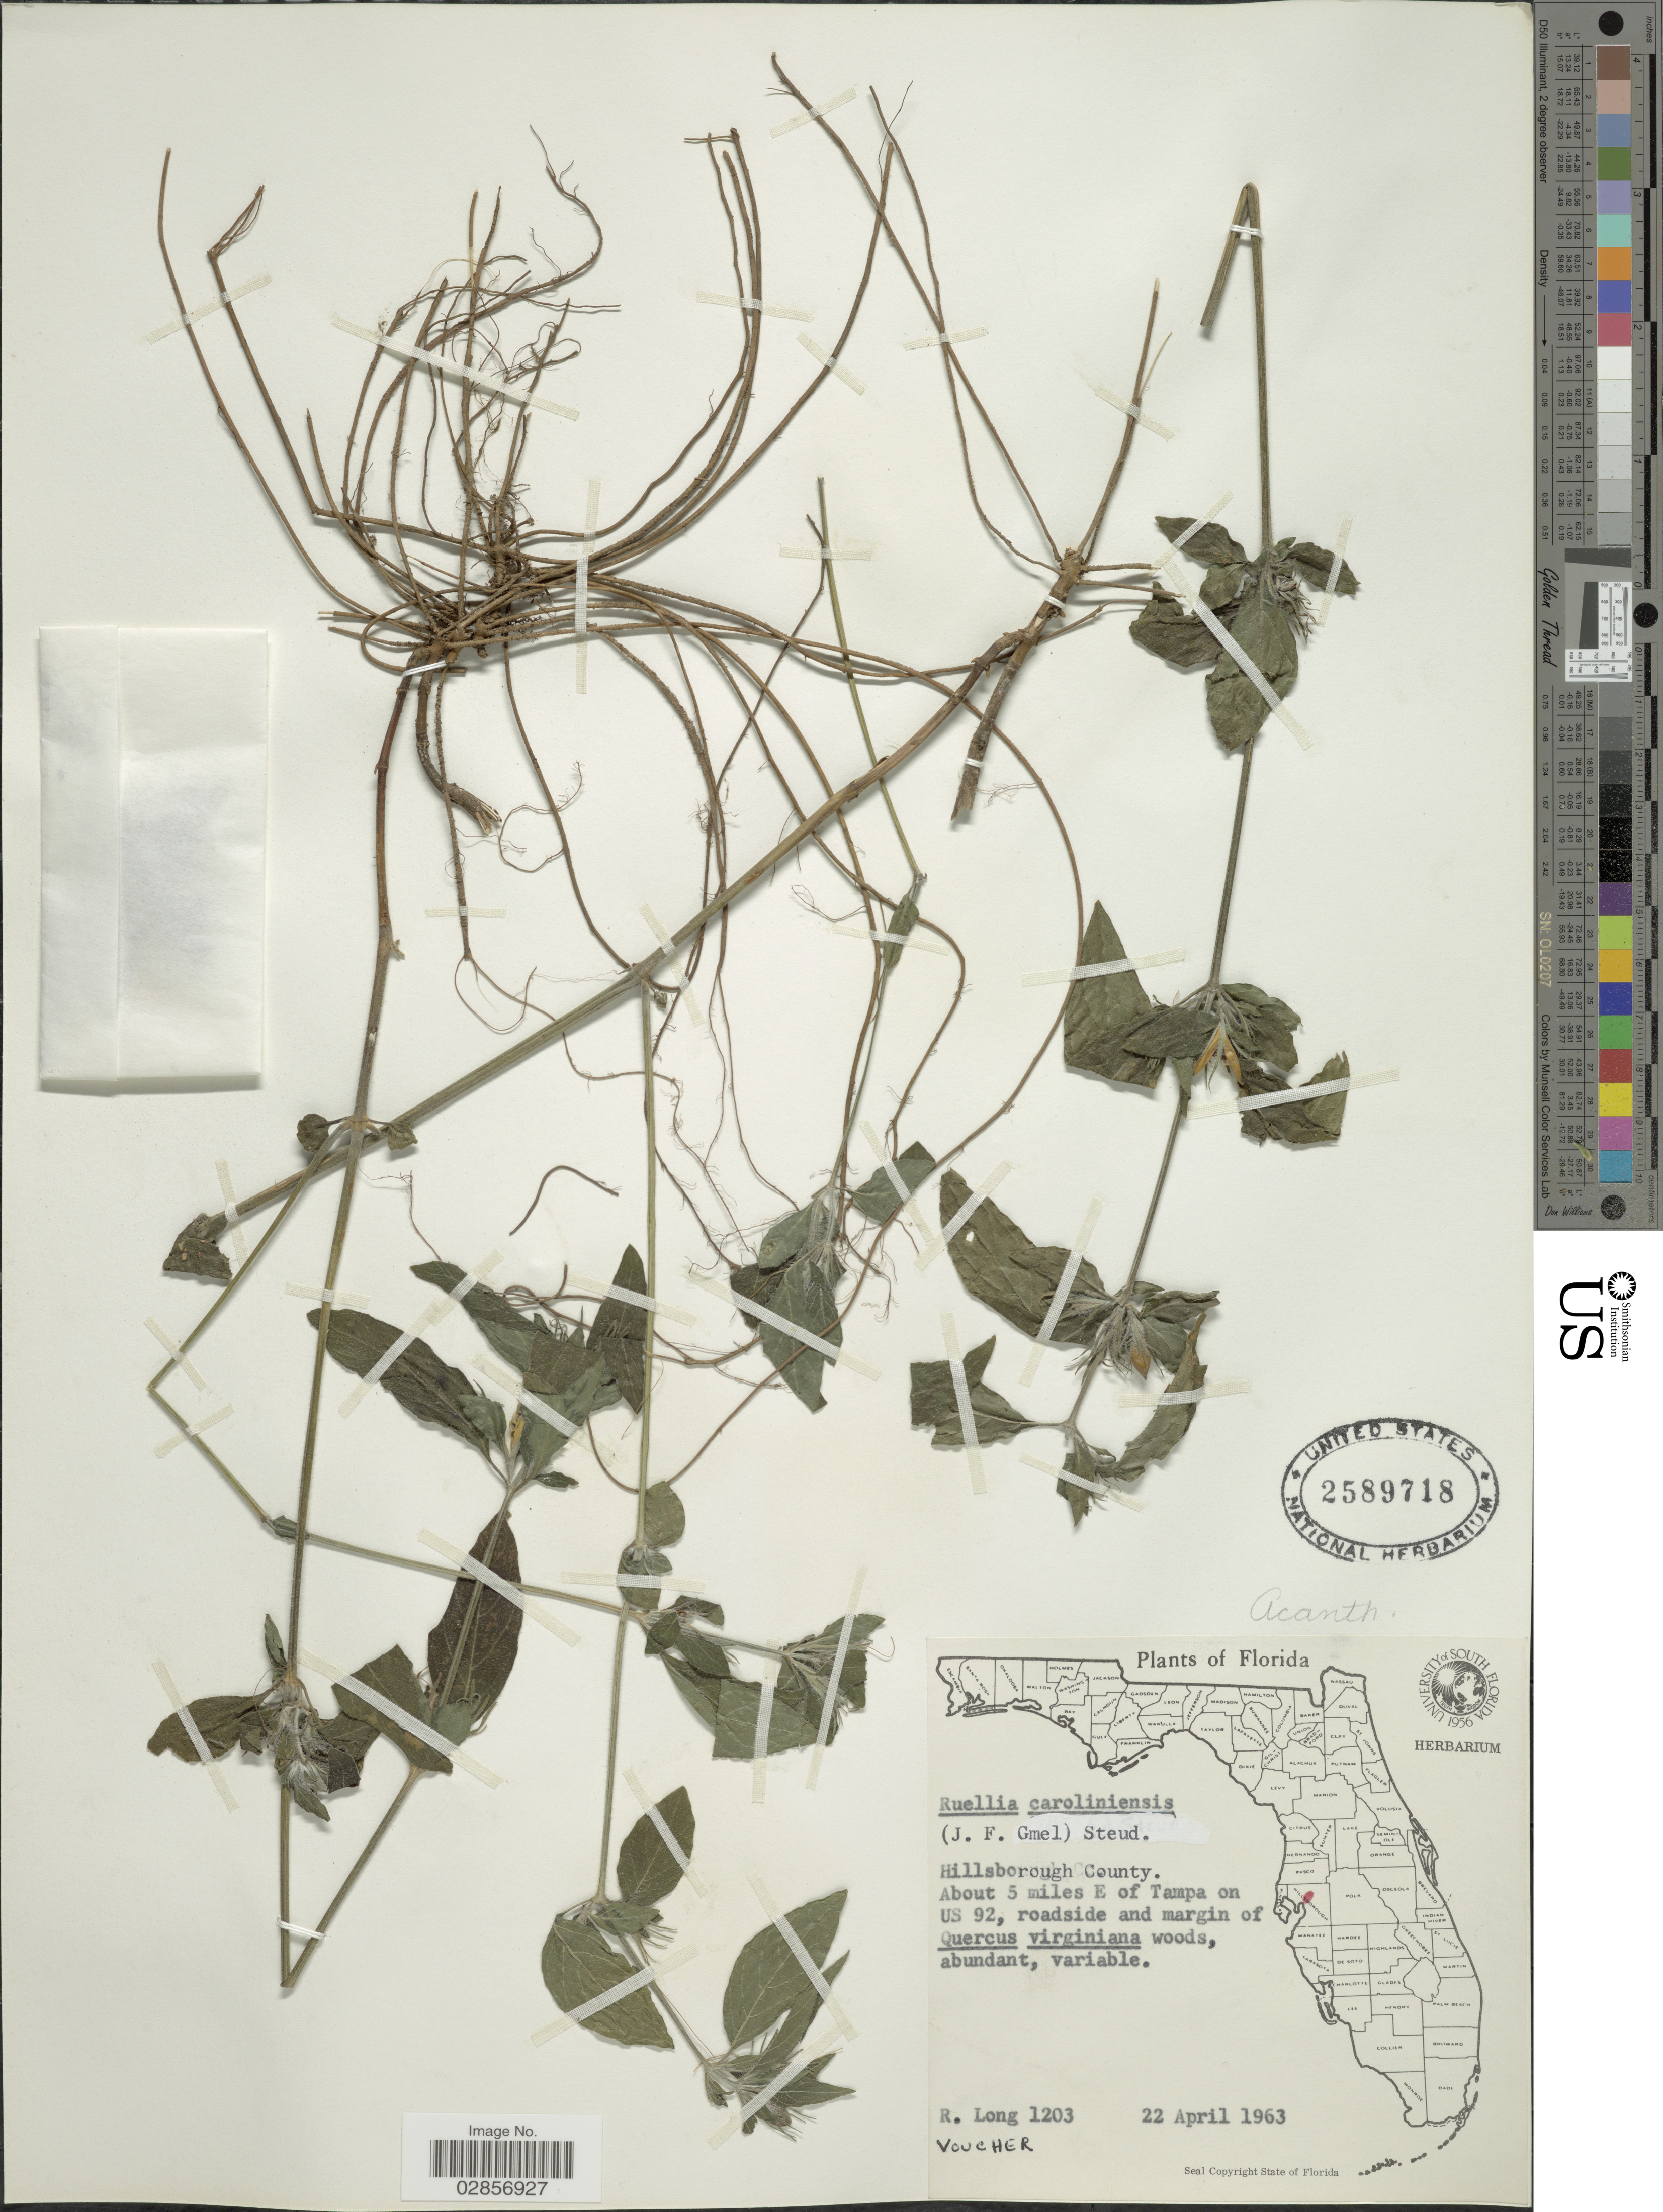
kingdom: Plantae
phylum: Tracheophyta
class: Magnoliopsida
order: Lamiales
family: Acanthaceae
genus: Ruellia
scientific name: Ruellia caroliniensis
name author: (J.F. Gmel.) Steud.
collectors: R. Long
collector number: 1203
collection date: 1963-04-22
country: United States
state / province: Florida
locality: Hillsborough County. About 5 miles E of Tampa on US 92.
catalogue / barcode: US 2589718